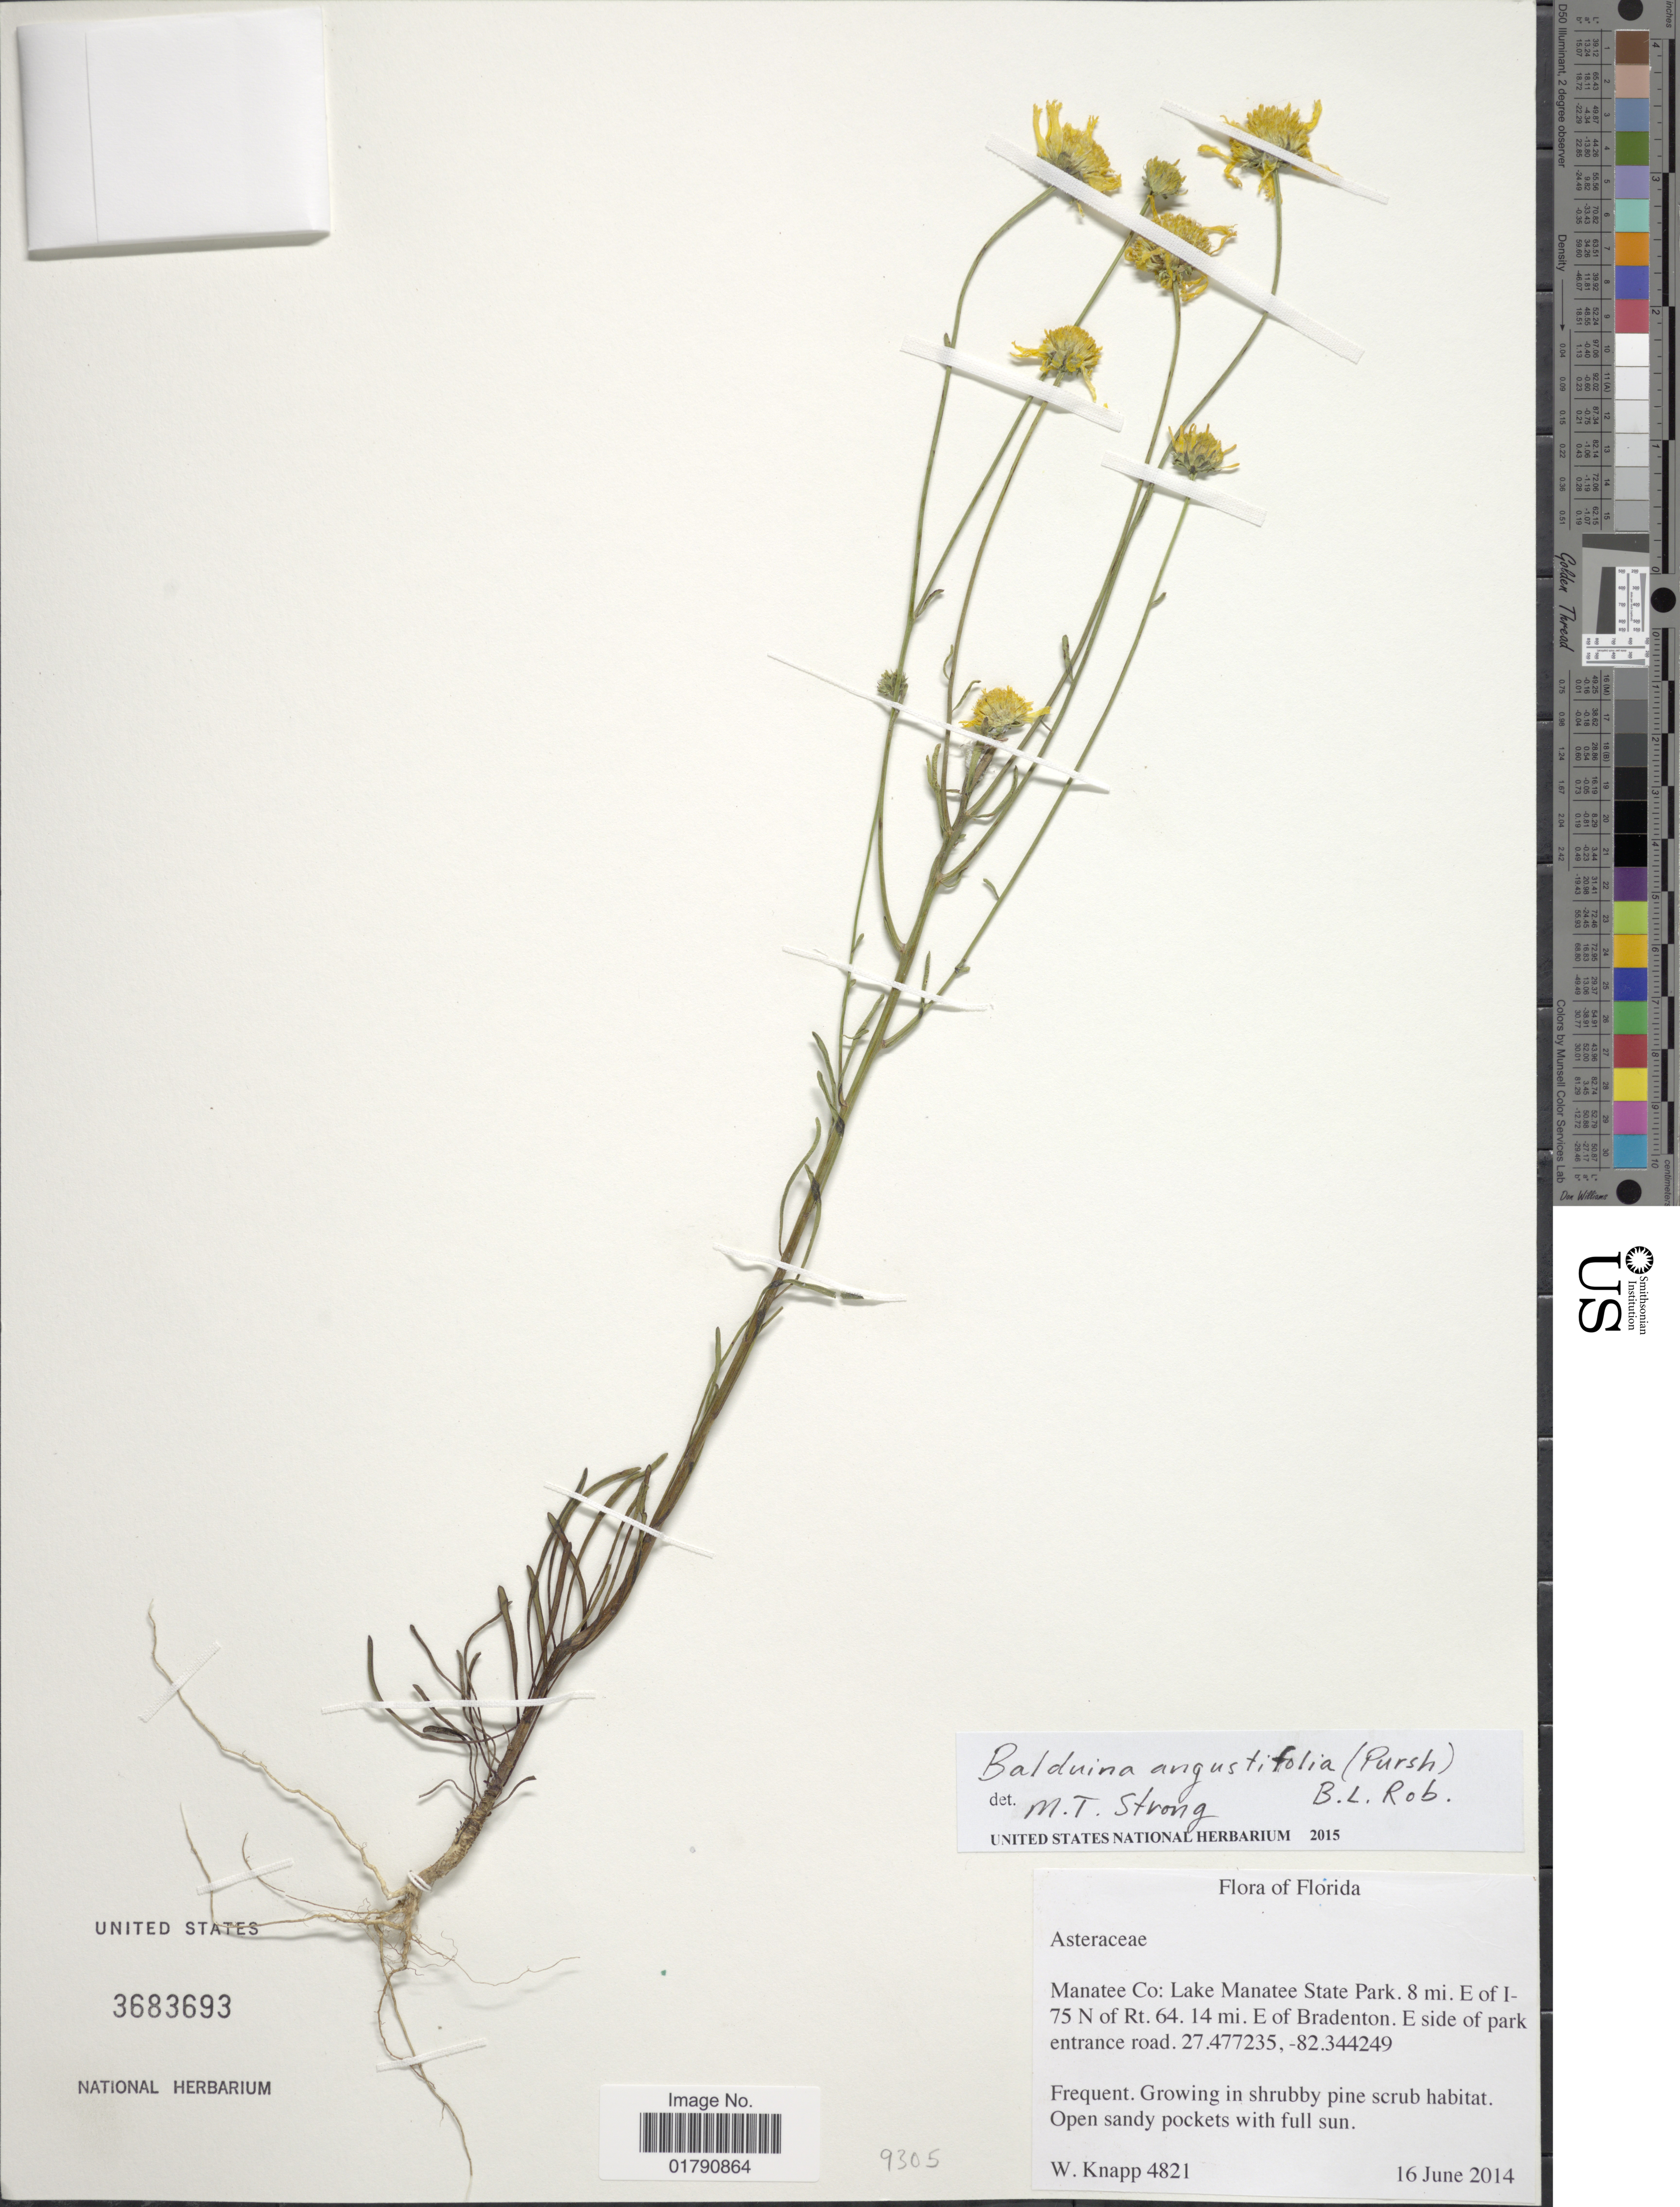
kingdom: Plantae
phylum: Tracheophyta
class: Magnoliopsida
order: Asterales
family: Asteraceae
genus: Balduina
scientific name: Balduina angustifolia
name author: (Pursh) B.L. Rob.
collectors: W. Knapp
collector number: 4821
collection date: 2014-06-16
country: United States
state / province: Florida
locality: Manatee Co., Lake Manatee State Park, 8 mi E of I-75 N of Rt. 64, 14 mi E of Bradenton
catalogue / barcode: US 3683693